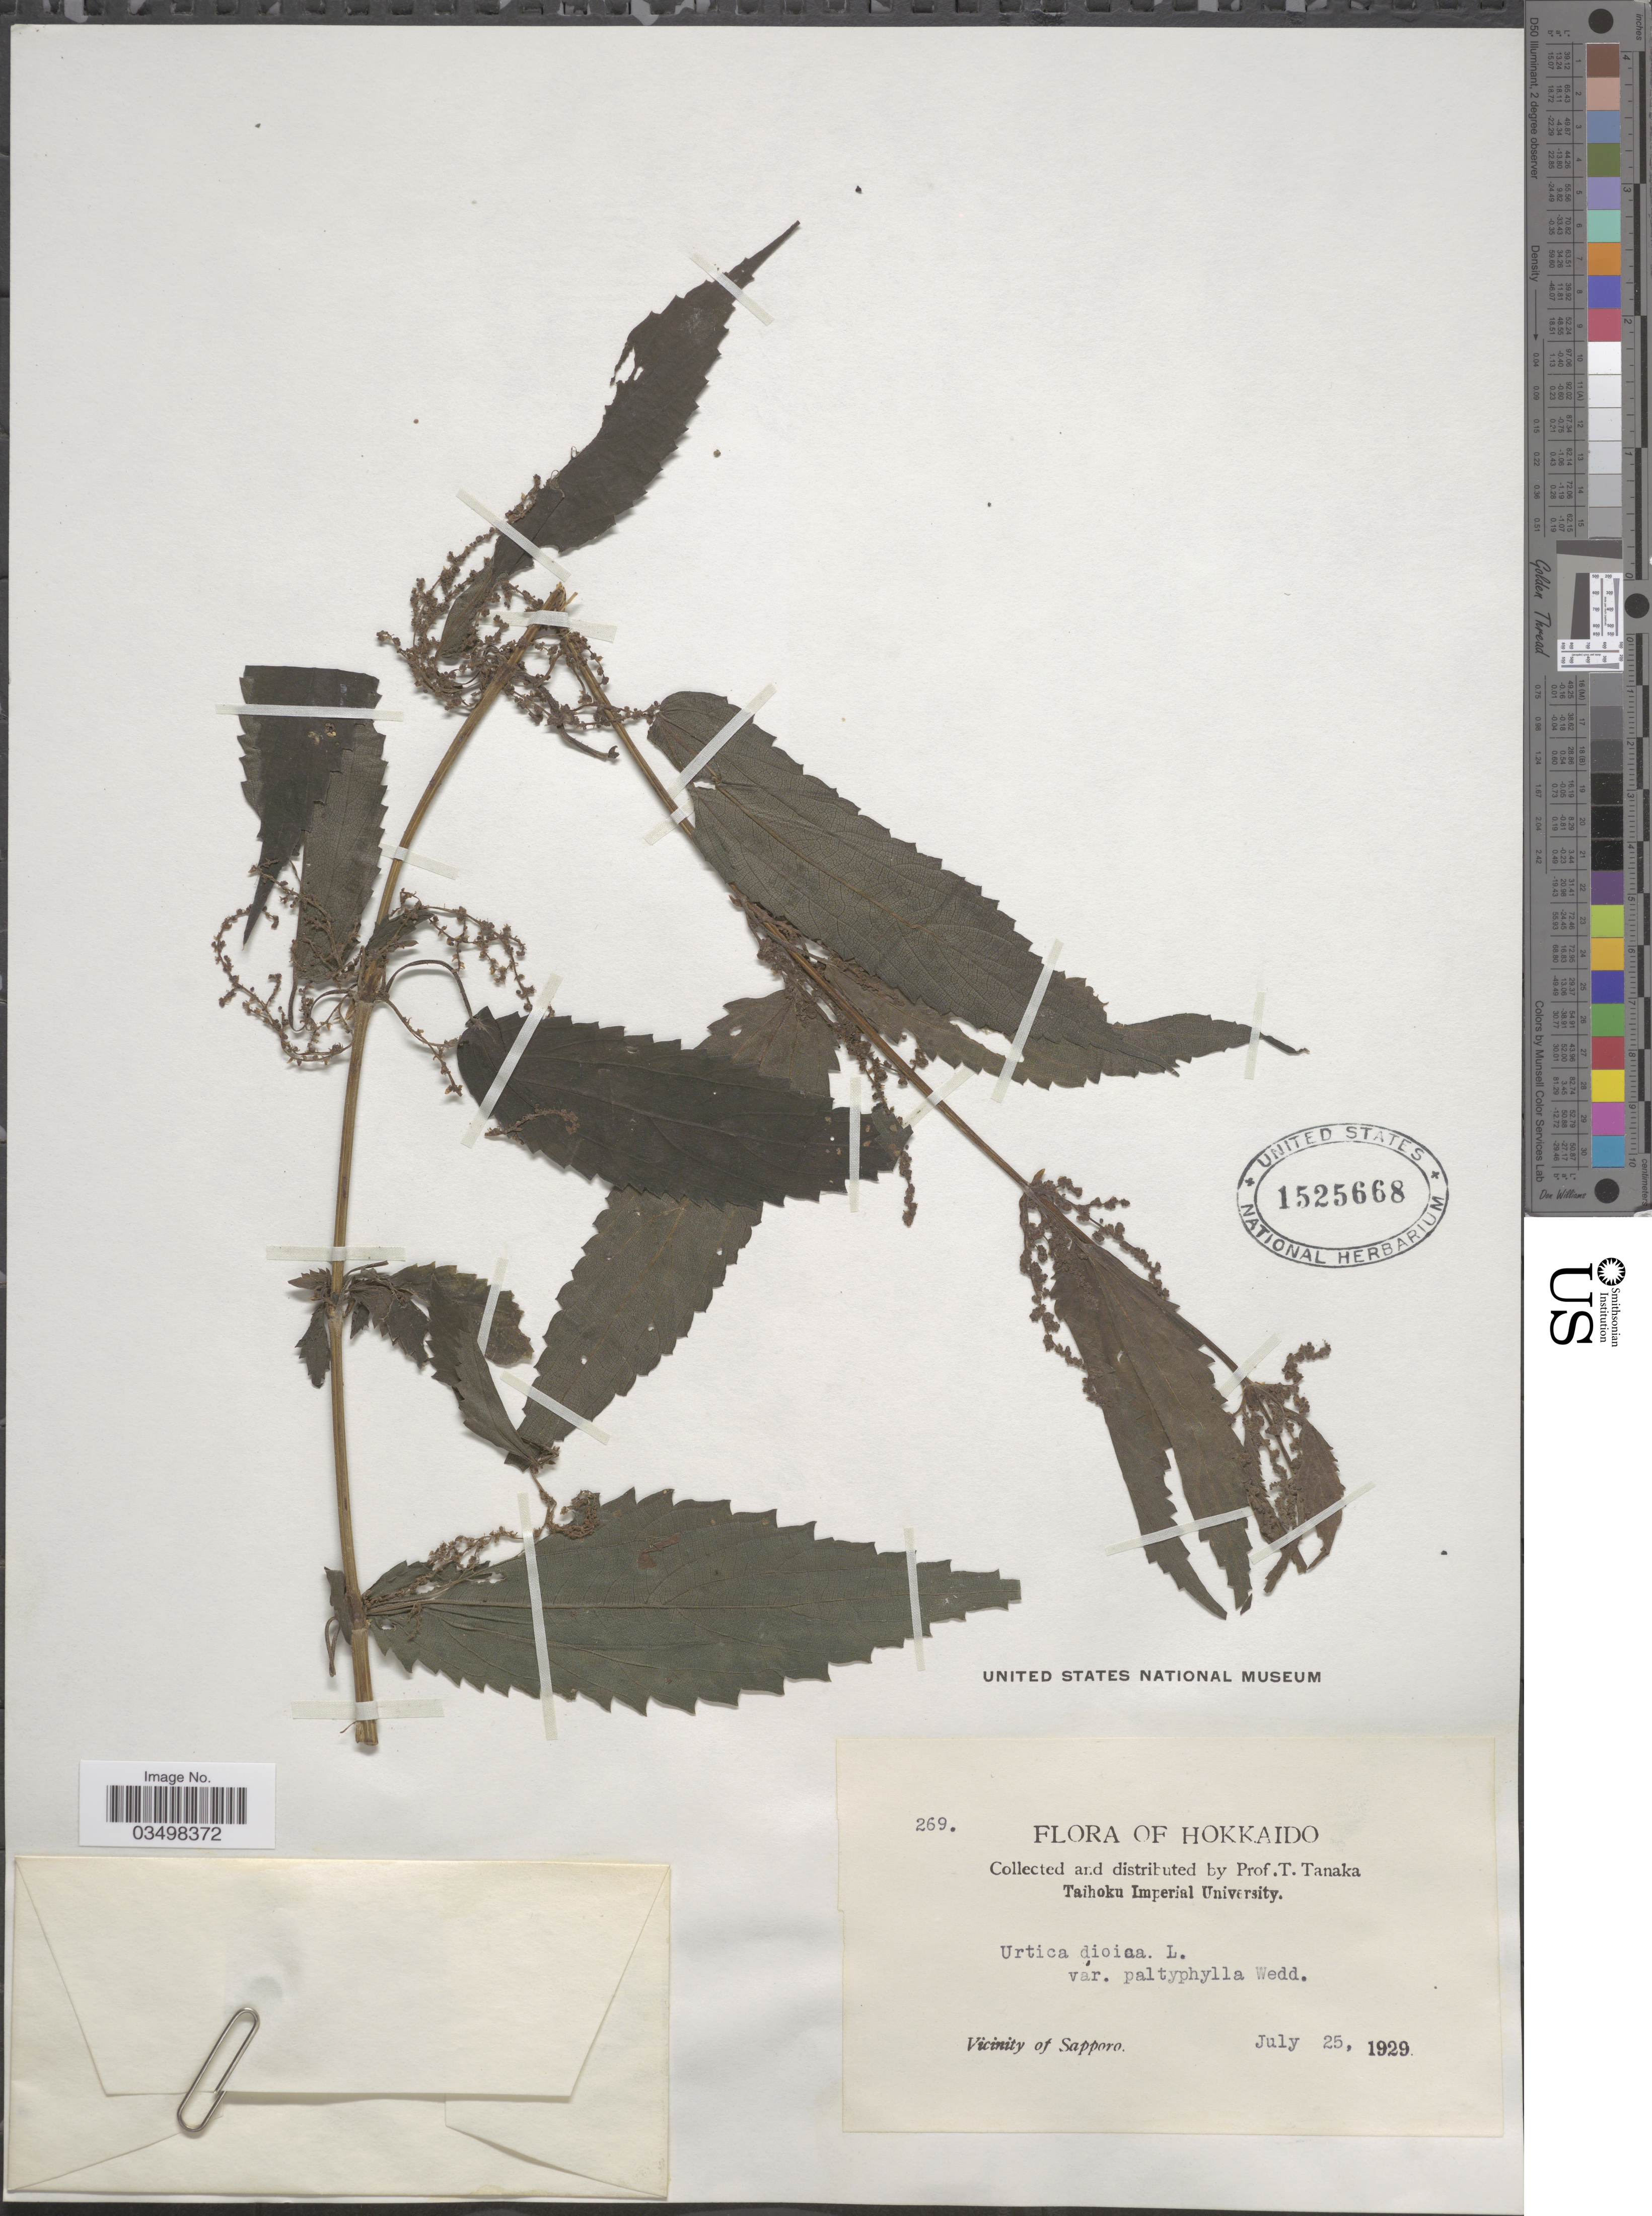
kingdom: Plantae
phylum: Tracheophyta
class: Magnoliopsida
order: Rosales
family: Urticaceae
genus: Urtica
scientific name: Urtica platyphylla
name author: Wedd.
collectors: T. Tanaka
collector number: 269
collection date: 1929-07-25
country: Japan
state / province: Hokkaidō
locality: Vicinity of Sapporo.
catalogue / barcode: US 1525668